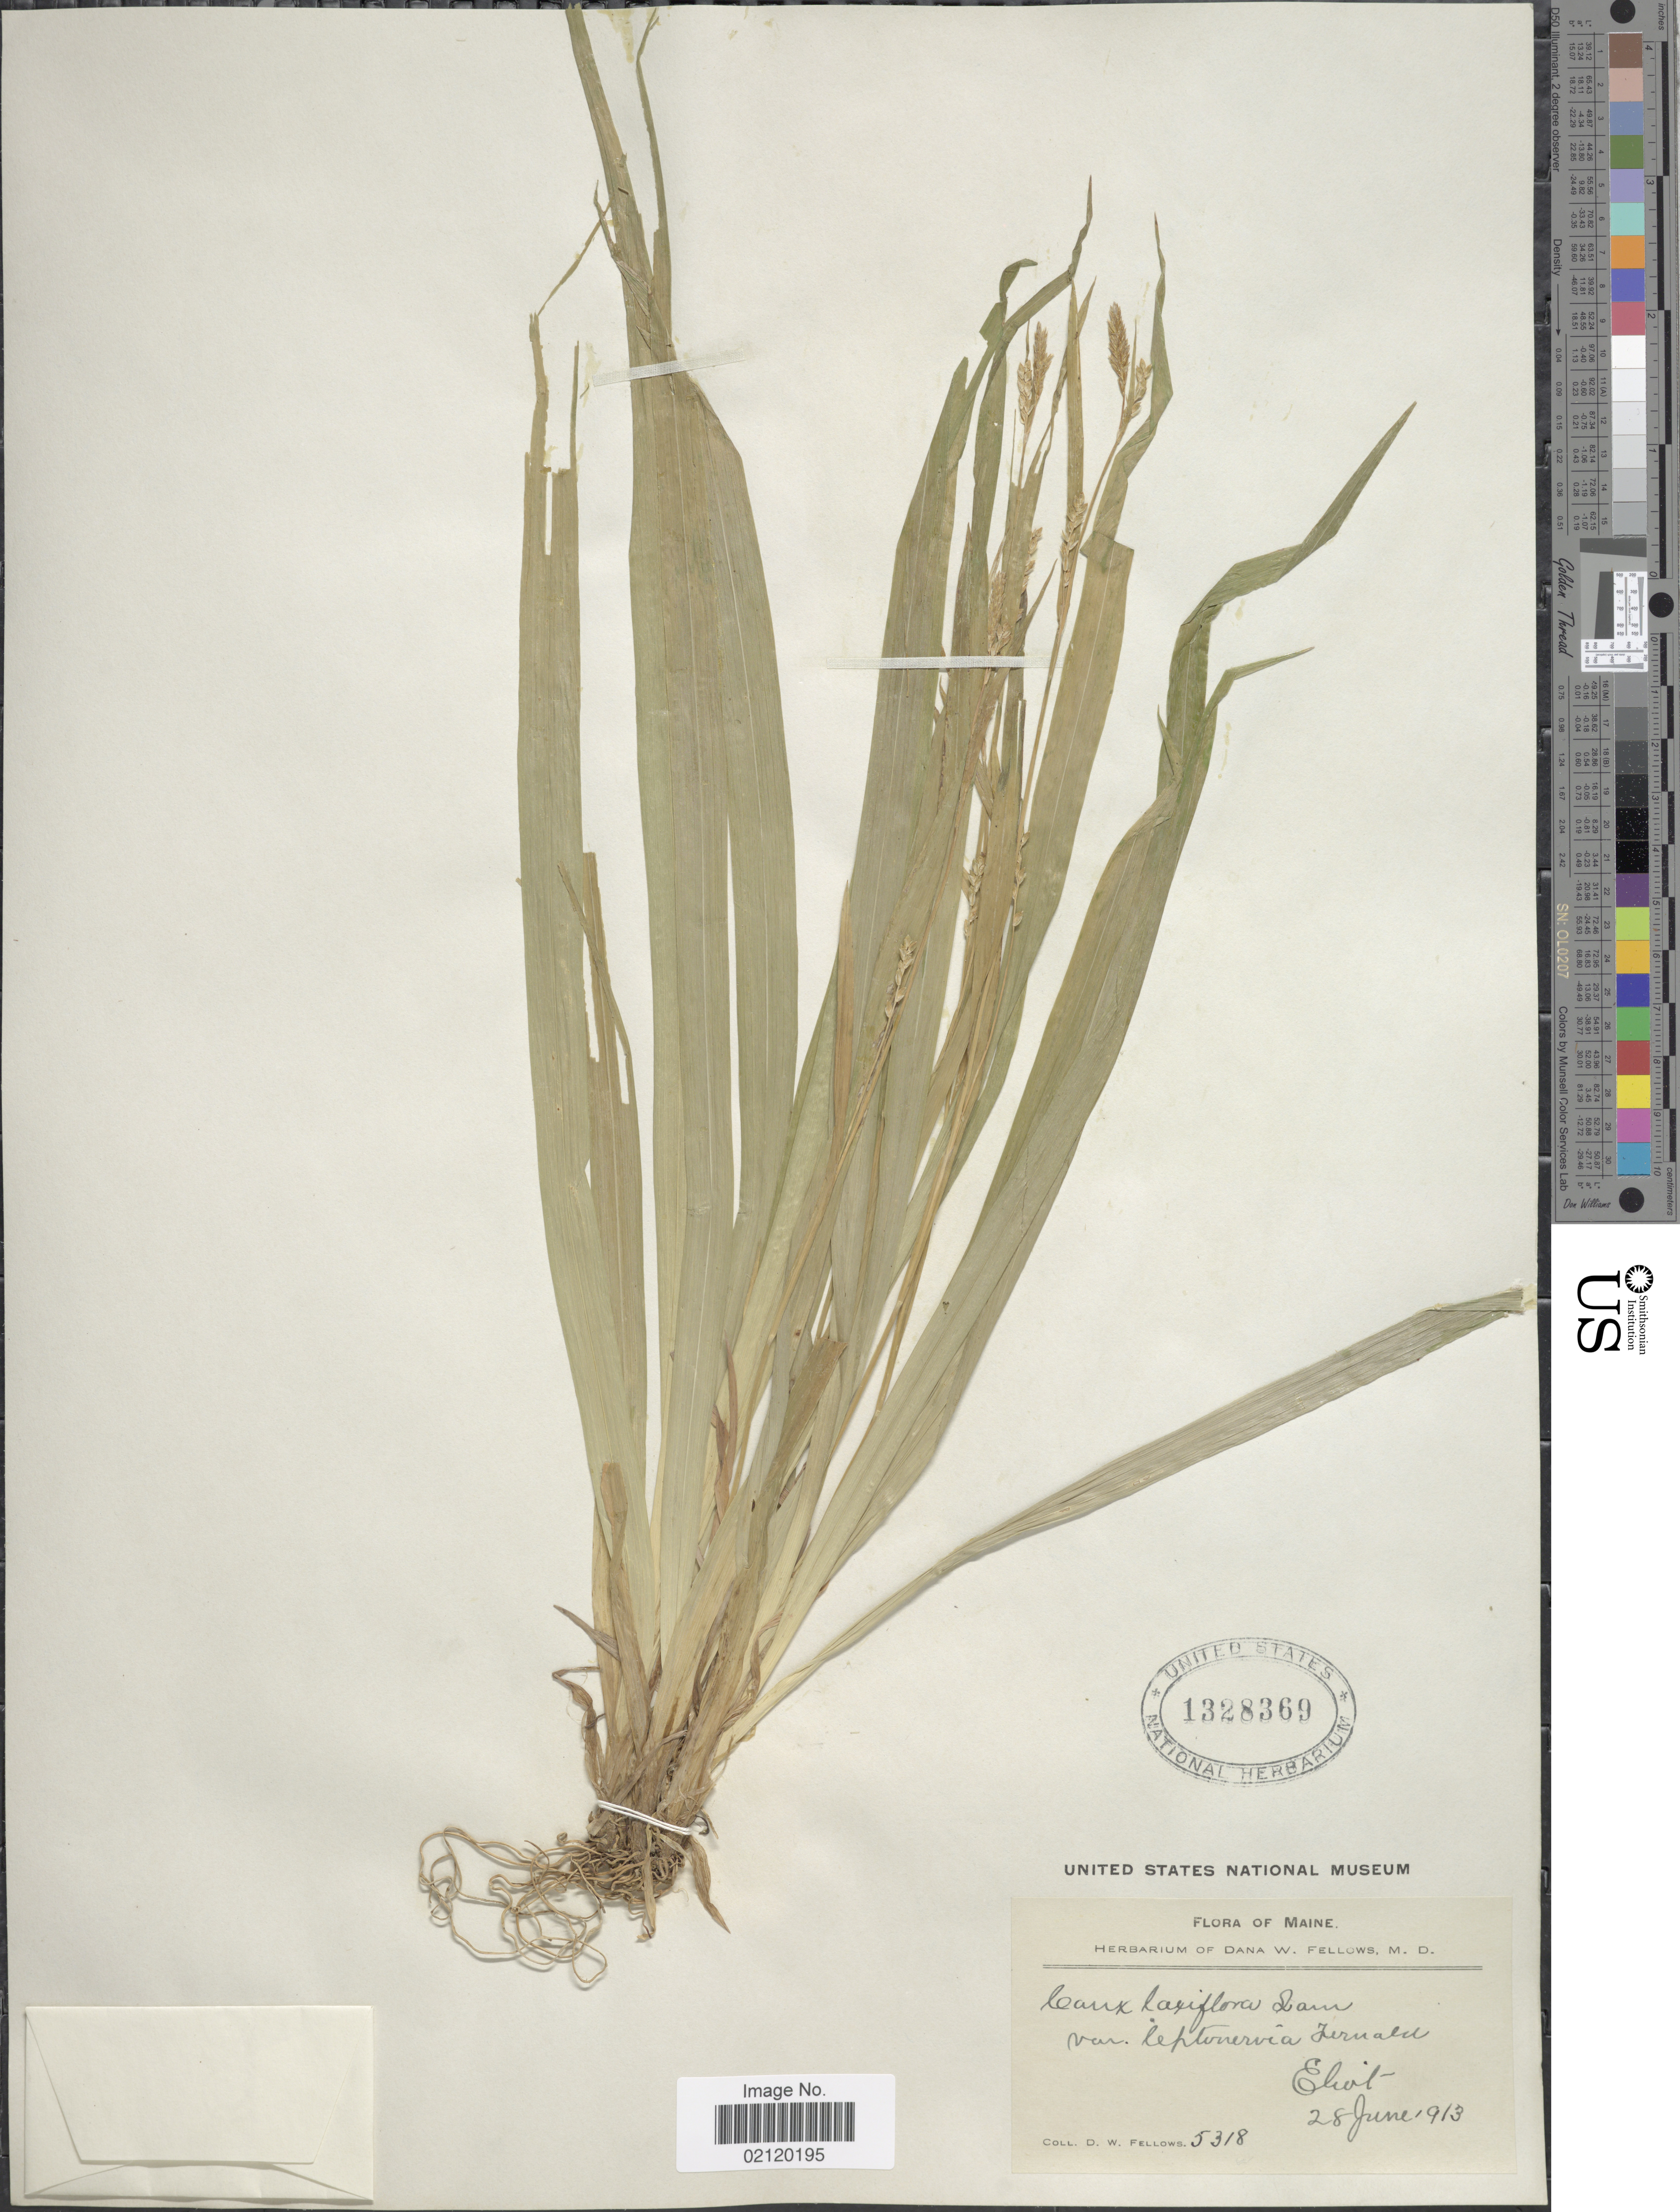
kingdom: Plantae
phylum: Tracheophyta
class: Liliopsida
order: Poales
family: Cyperaceae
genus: Carex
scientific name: Carex laxiflora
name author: Lam.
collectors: D. W. Fellows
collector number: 5318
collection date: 1913-06-28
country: United States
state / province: Maine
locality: Eliot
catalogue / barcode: US 1328369